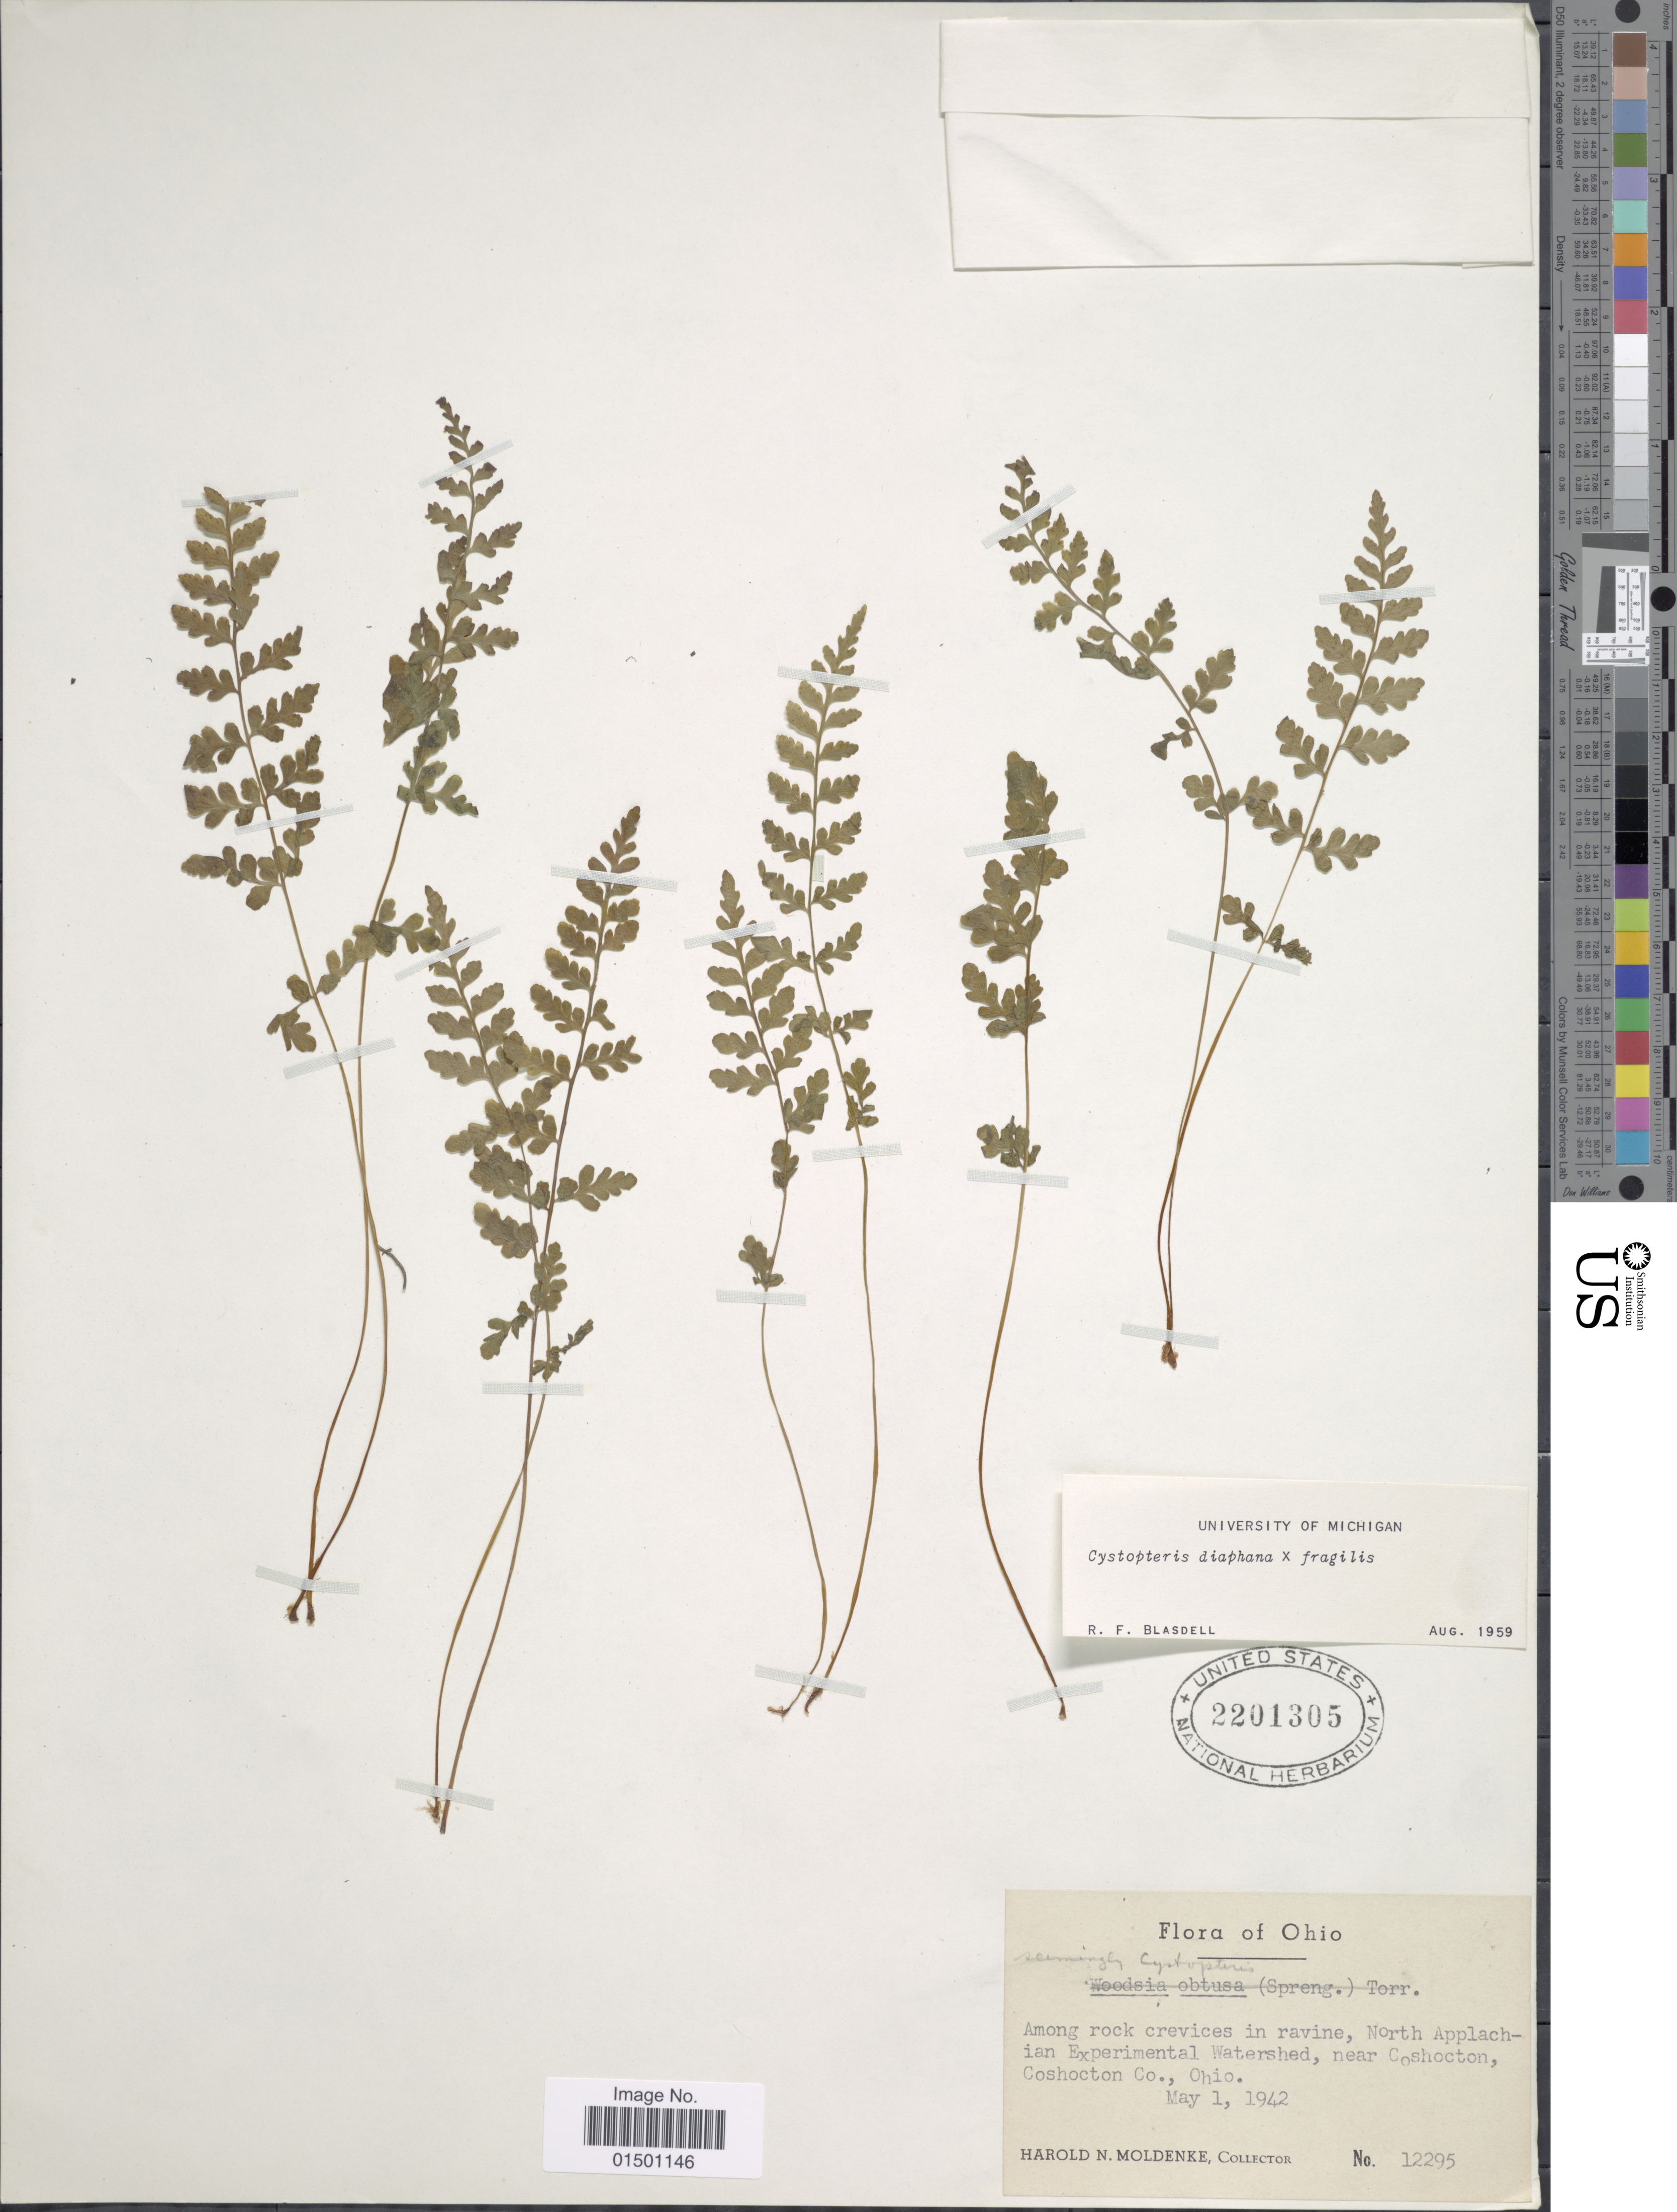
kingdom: Plantae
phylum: Tracheophyta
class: Polypodiopsida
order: Polypodiales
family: Cystopteridaceae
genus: Cystopteris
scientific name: Cystopteris diaphana x C. fragilis (L.) Bernh.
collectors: H. N. Moldenke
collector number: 12295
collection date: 1942-05-01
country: United States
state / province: Ohio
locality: North Applachian Experimental Watershed, near Coshocton, Coshocton Co.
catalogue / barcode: US 2201305